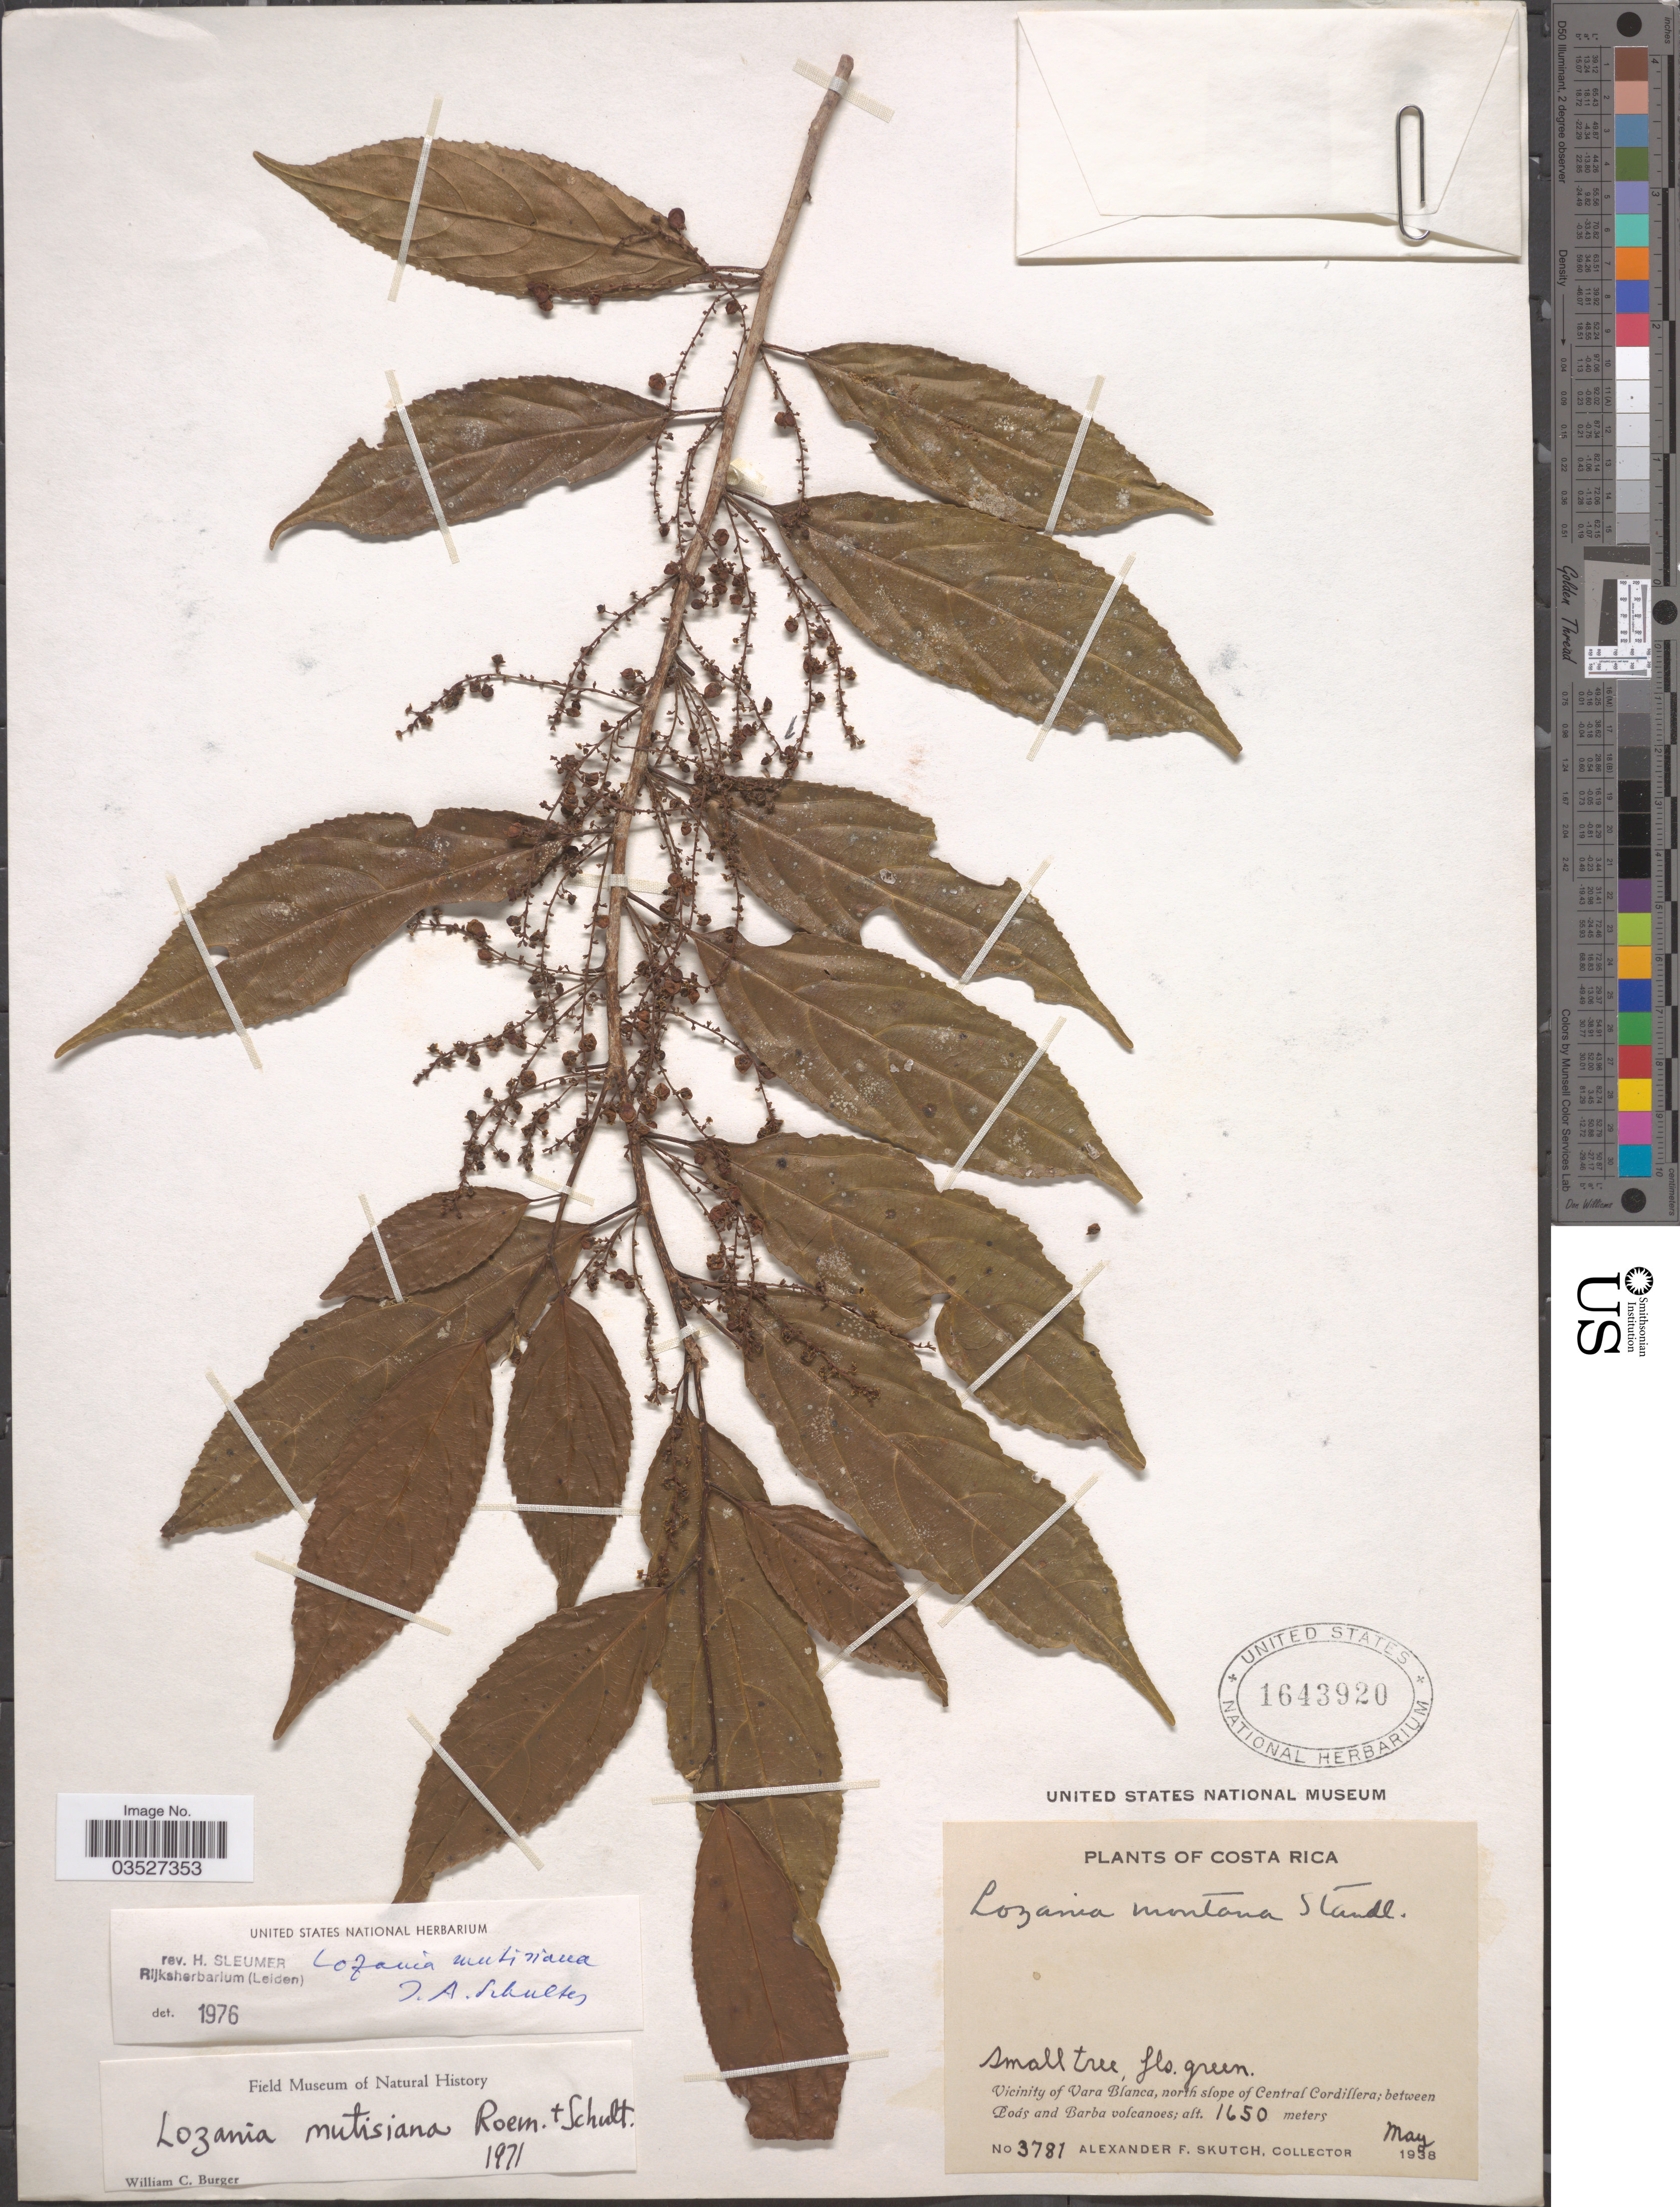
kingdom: Plantae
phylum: Tracheophyta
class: Magnoliopsida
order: Malpighiales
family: Lacistemataceae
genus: Lozania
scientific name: Lozania mutisiana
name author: Schult. in Roem. & Schult.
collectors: A. F. Skutch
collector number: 3781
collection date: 1938-05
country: Costa Rica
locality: Vicinity of Vara Blanca, north slope of Central Cordillera; between Poás and Barba volcanoes.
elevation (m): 1650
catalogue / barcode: US 1643920